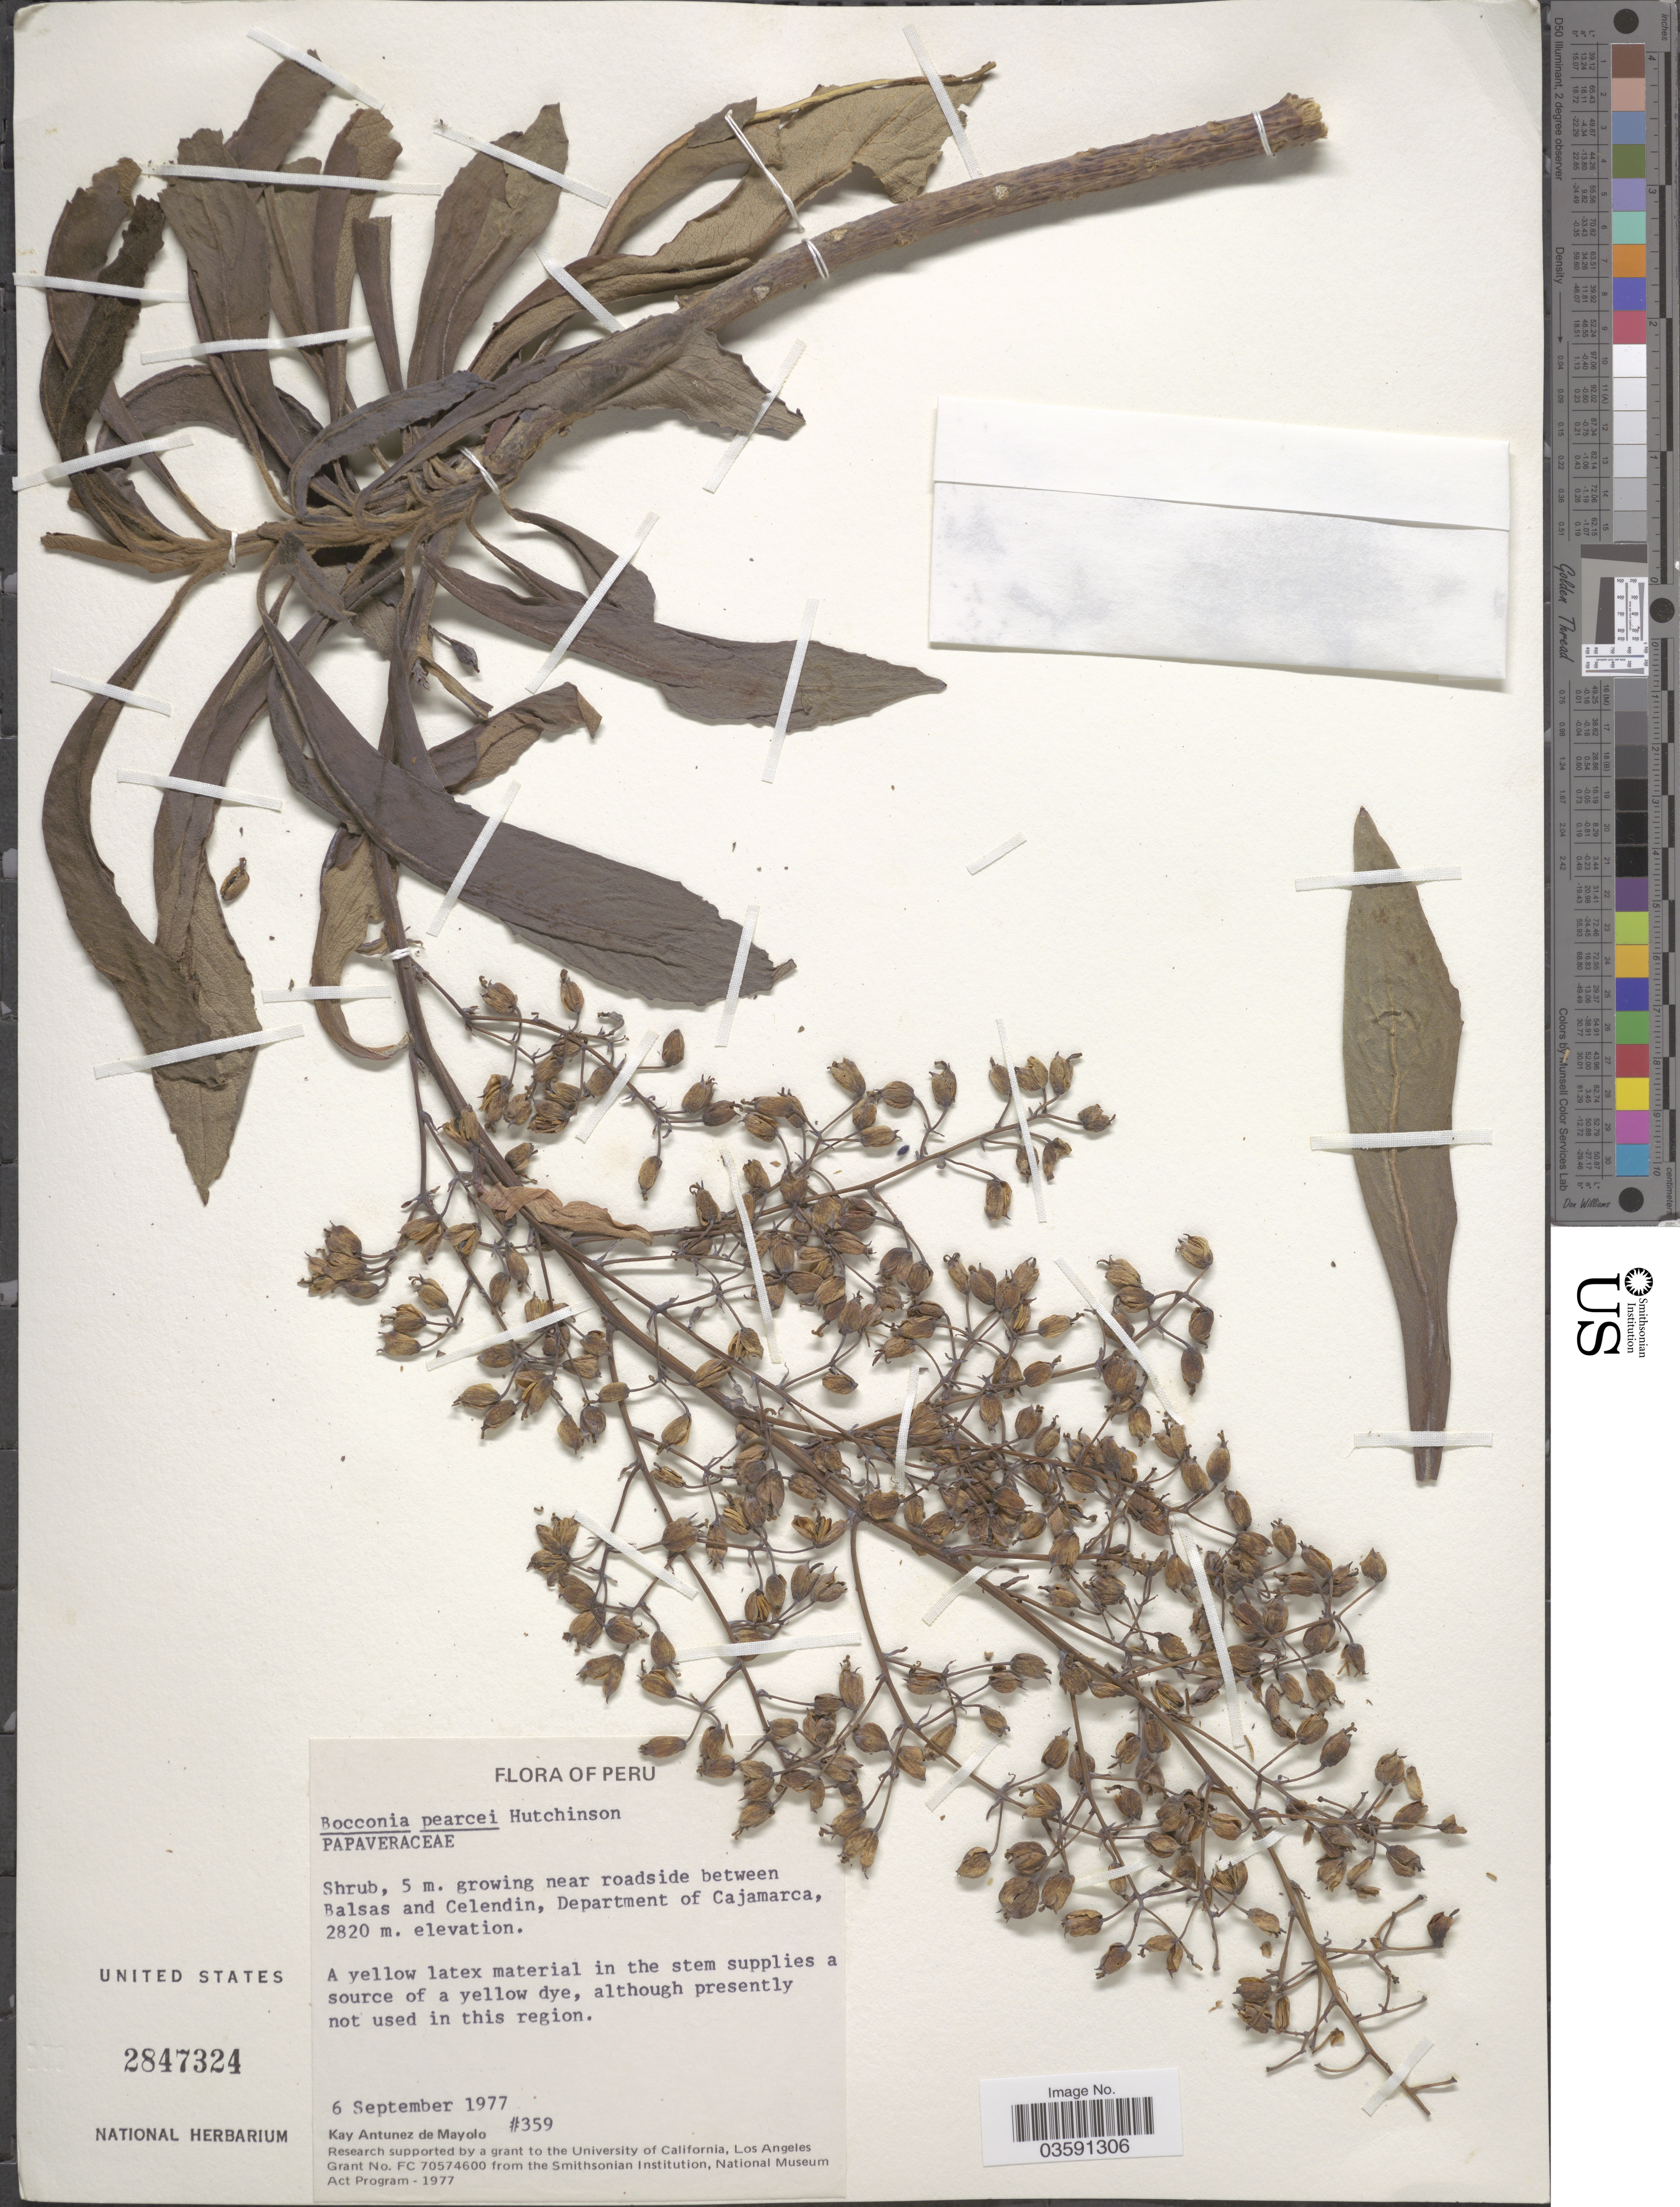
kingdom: Plantae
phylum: Tracheophyta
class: Magnoliopsida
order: Ranunculales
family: Papaveraceae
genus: Bocconia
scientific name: Bocconia integrifolia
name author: Bonpl.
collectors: K. Antunez de Mayolo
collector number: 359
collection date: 1977-09-06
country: Peru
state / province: Cajamarca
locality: Near roadside between Balsas and Celendin, Department of Cajamarca.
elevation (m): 2820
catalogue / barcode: US 2847324